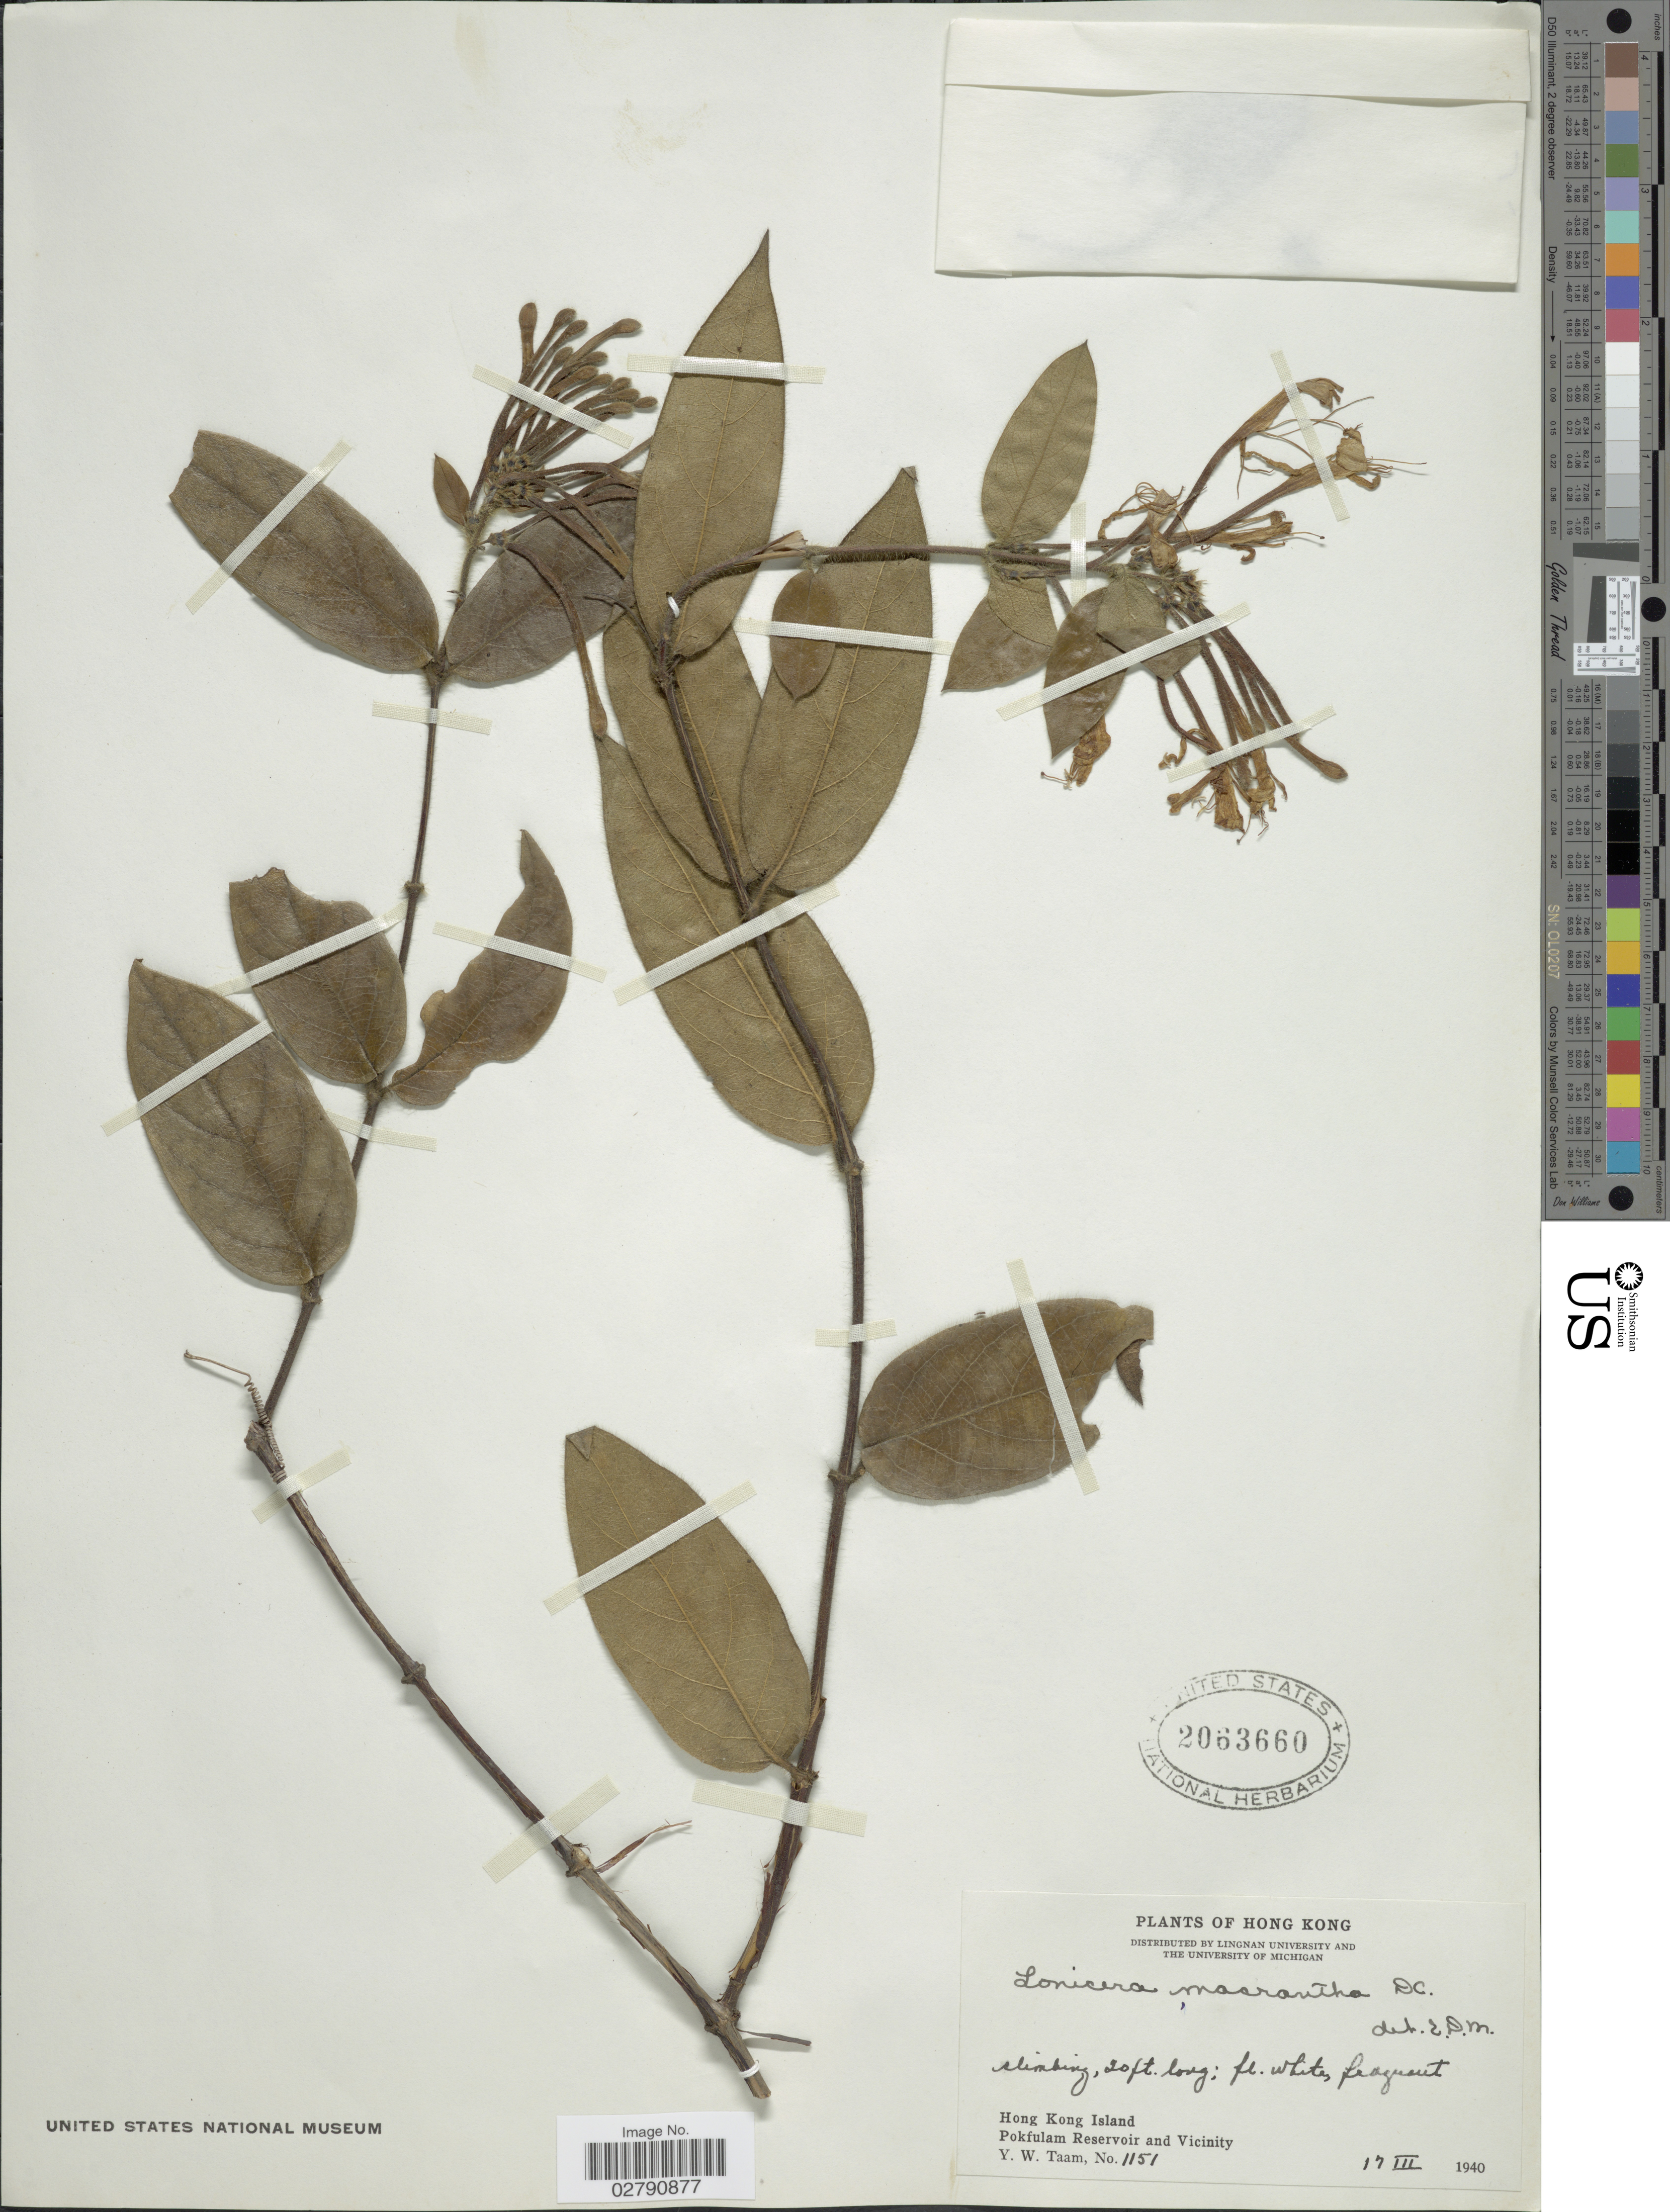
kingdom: Plantae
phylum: Tracheophyta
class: Magnoliopsida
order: Dipsacales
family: Caprifoliaceae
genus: Lonicera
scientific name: Lonicera macrantha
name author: Spreng.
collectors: Y. W. Taam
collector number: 1151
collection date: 1940-03-17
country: China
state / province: Hong Kong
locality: Hong Kong Island. Pokfulam Reservoir and Vicinity.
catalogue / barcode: US 2063660